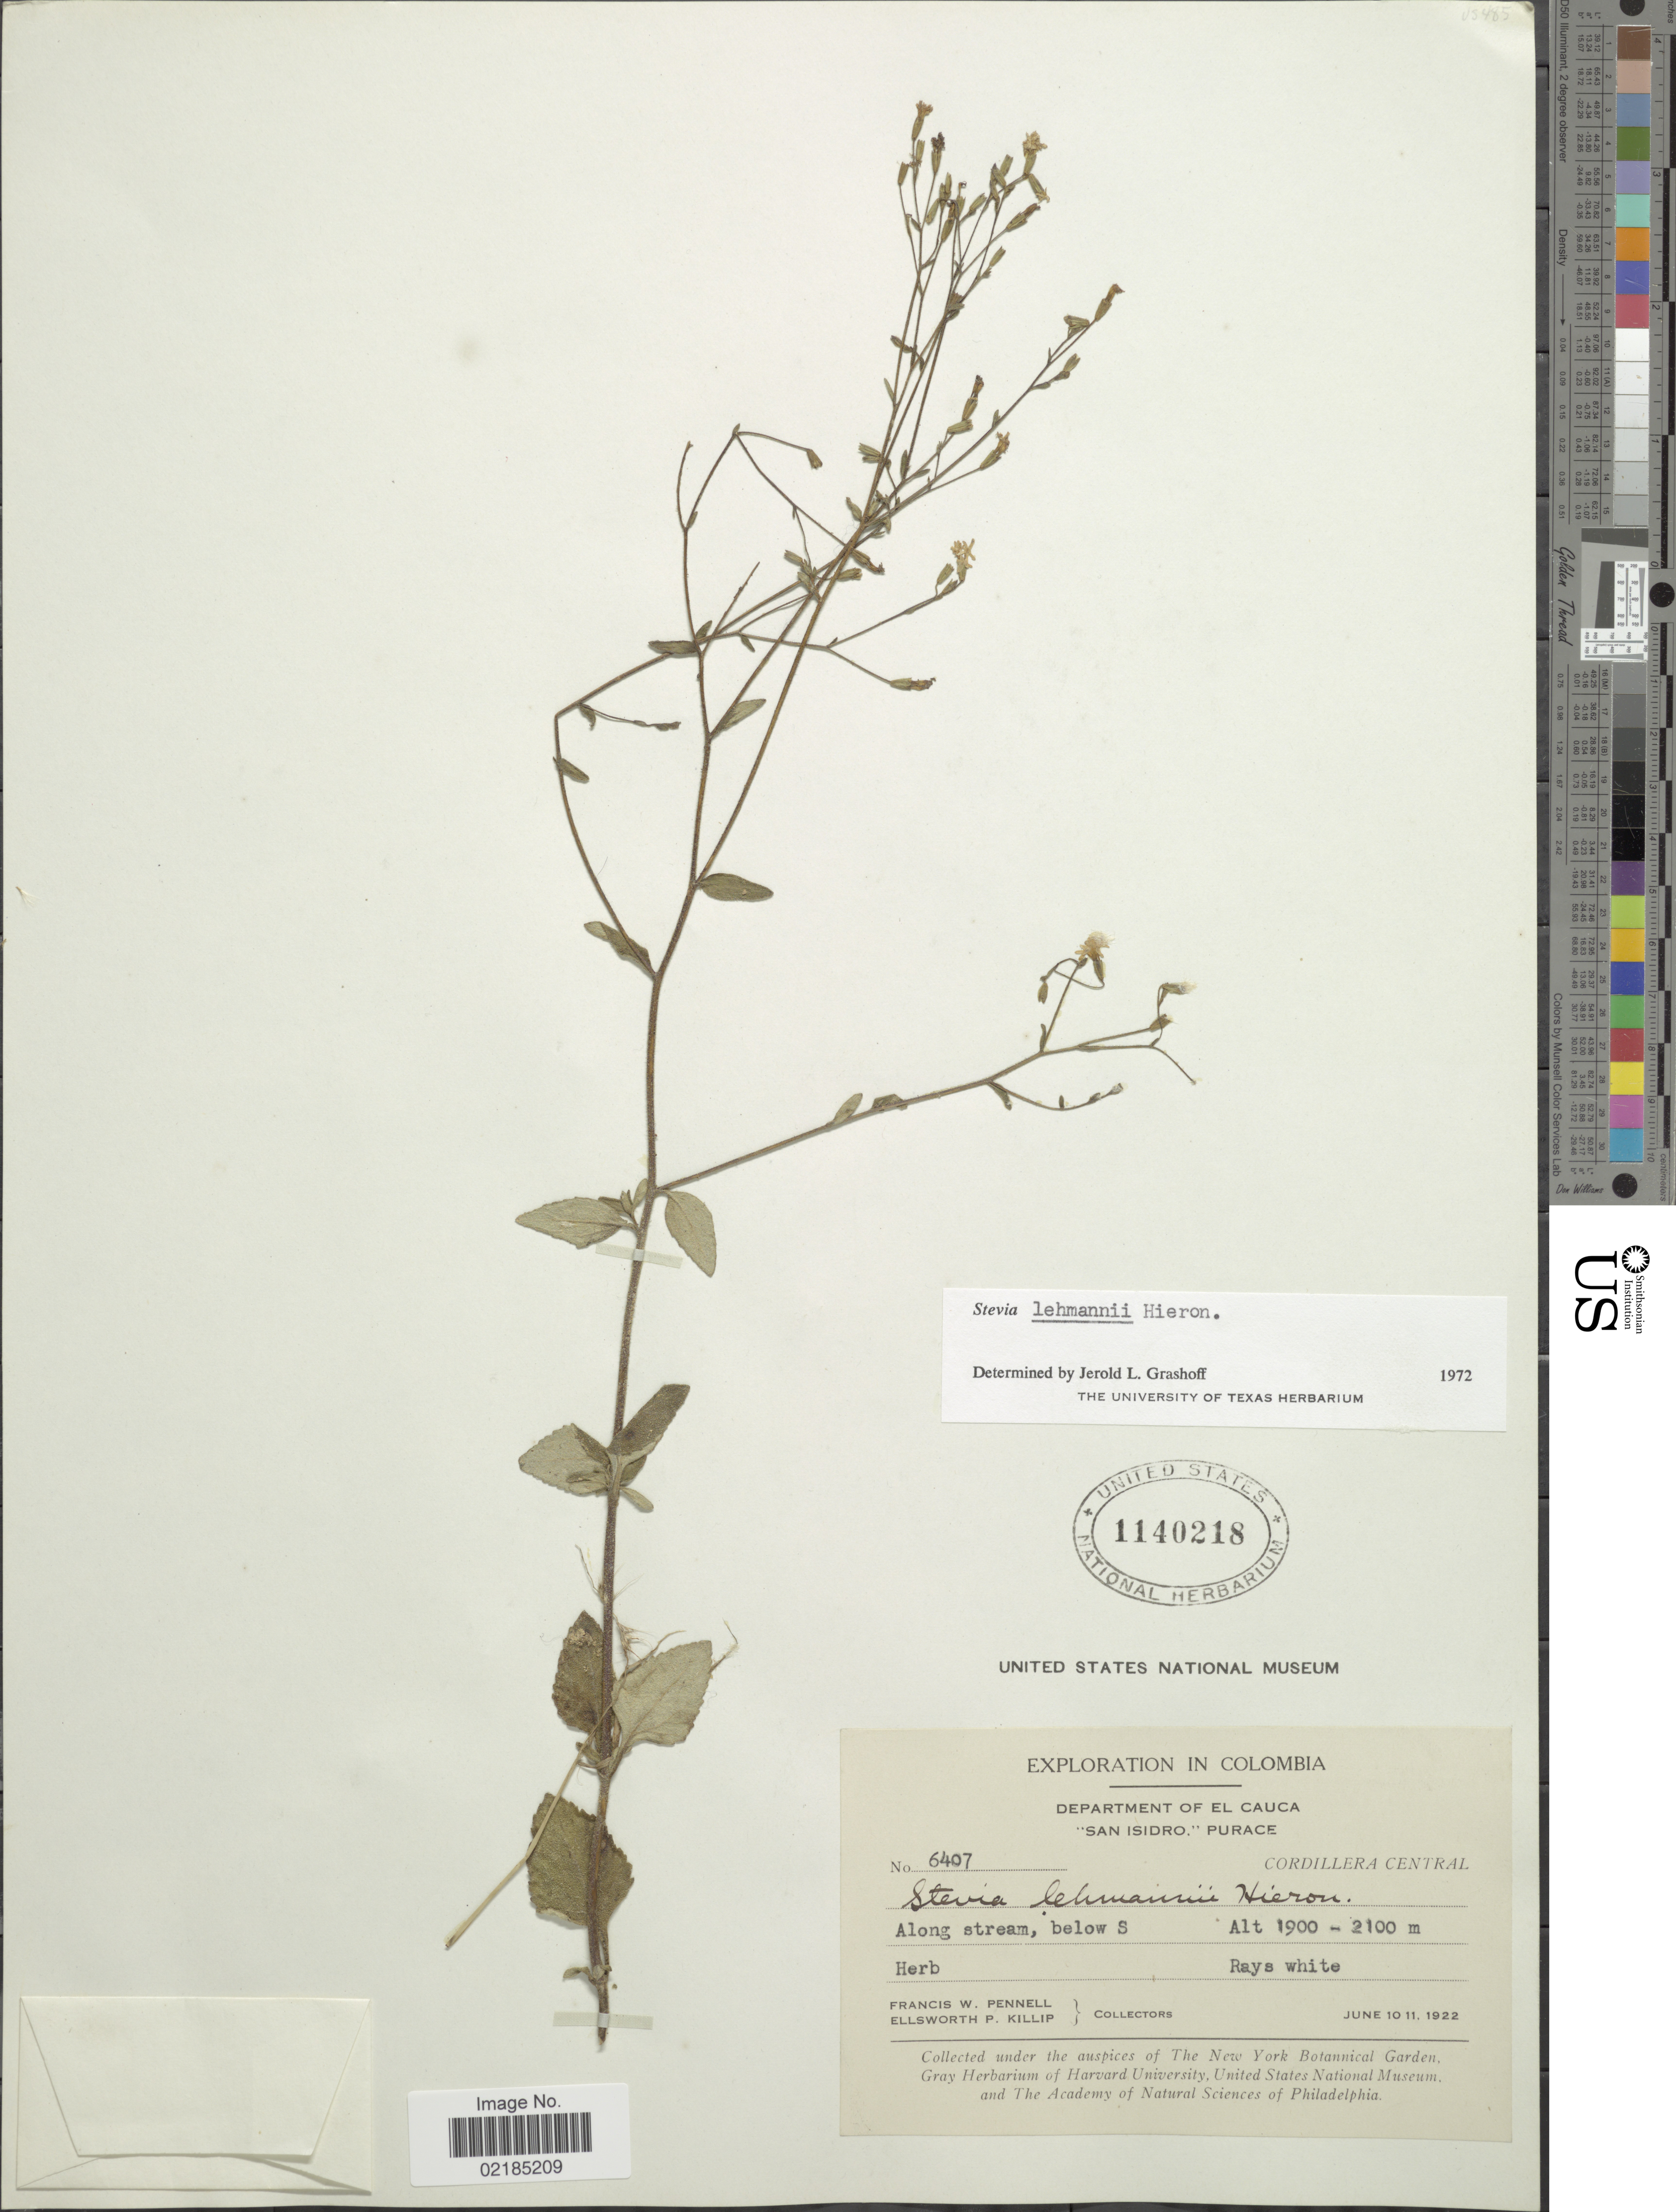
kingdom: Plantae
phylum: Tracheophyta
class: Magnoliopsida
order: Asterales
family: Asteraceae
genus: Stevia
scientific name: Stevia lehmannii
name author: Hieron.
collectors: F. W. Pennell & E. P. Killip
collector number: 6407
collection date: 1922-06-10/1922-06-11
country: Colombia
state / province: Cauca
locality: Department of El Cauca. "San Isidro"Purace. Cordillera Central. Along stream, below S.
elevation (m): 1900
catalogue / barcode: US 1140218